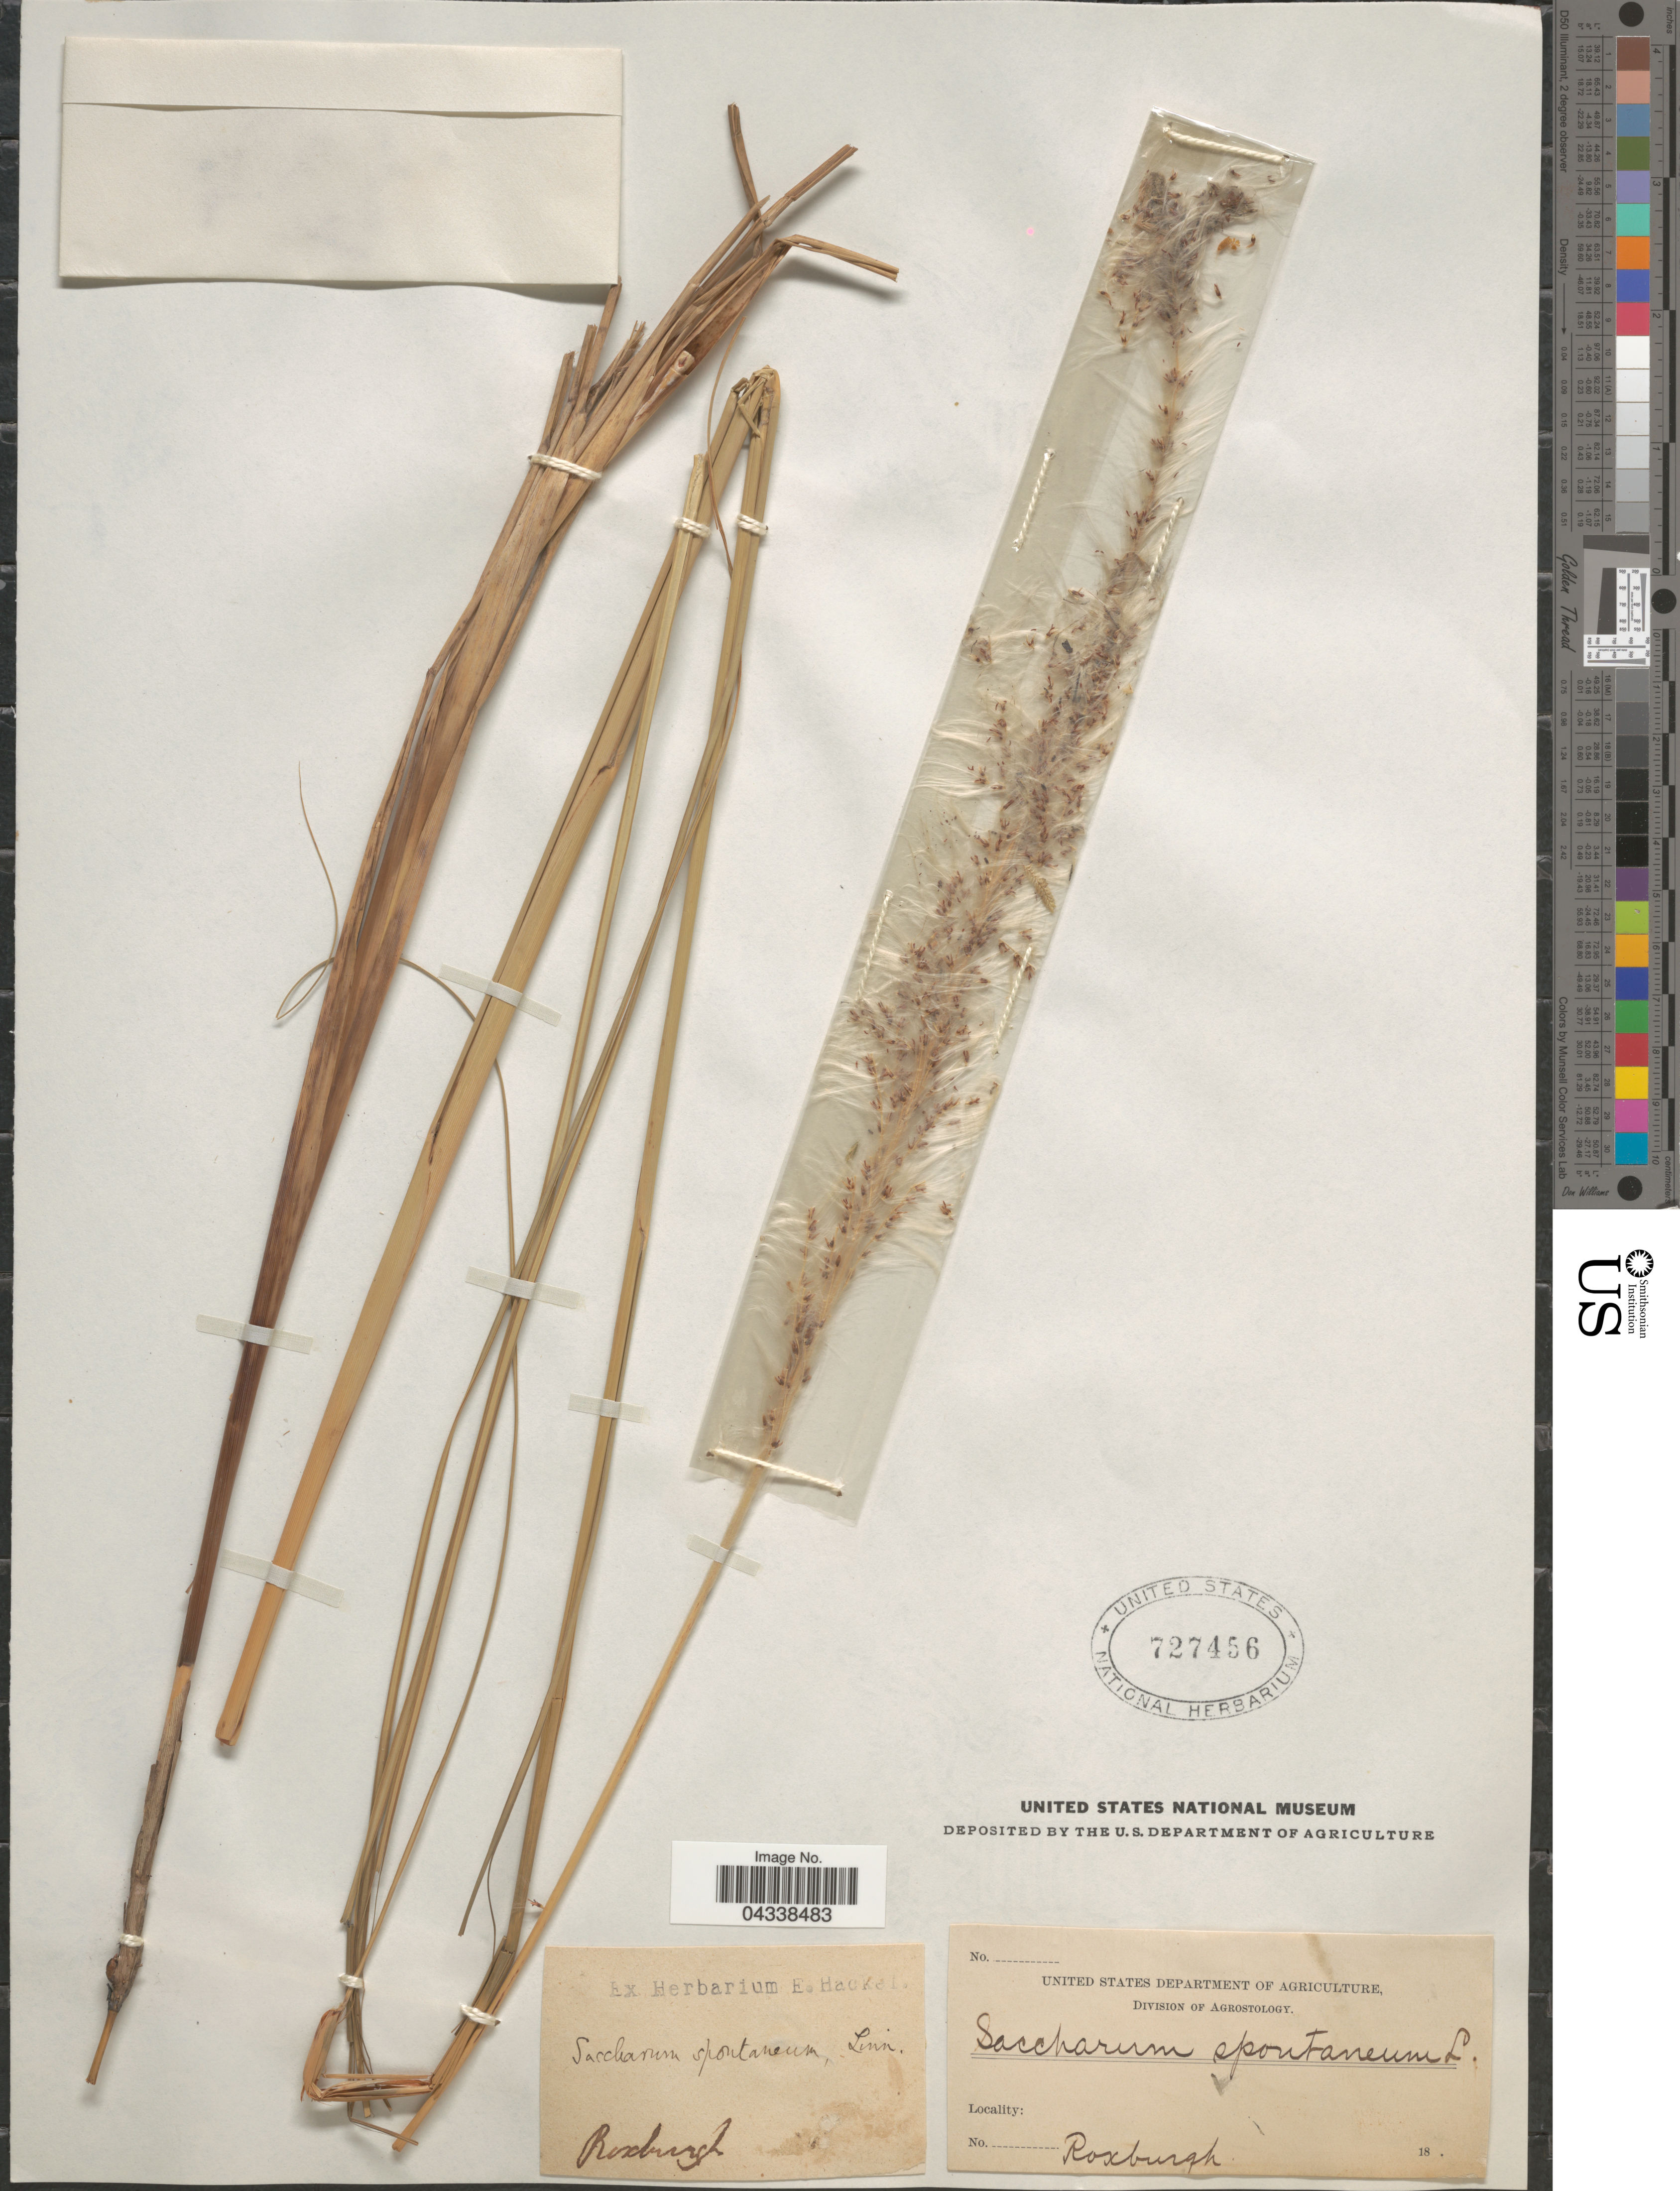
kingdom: Plantae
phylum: Tracheophyta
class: Liliopsida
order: Poales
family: Poaceae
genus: Saccharum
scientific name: Saccharum spontaneum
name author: L.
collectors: Roxburgh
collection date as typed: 18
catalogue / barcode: US 727456